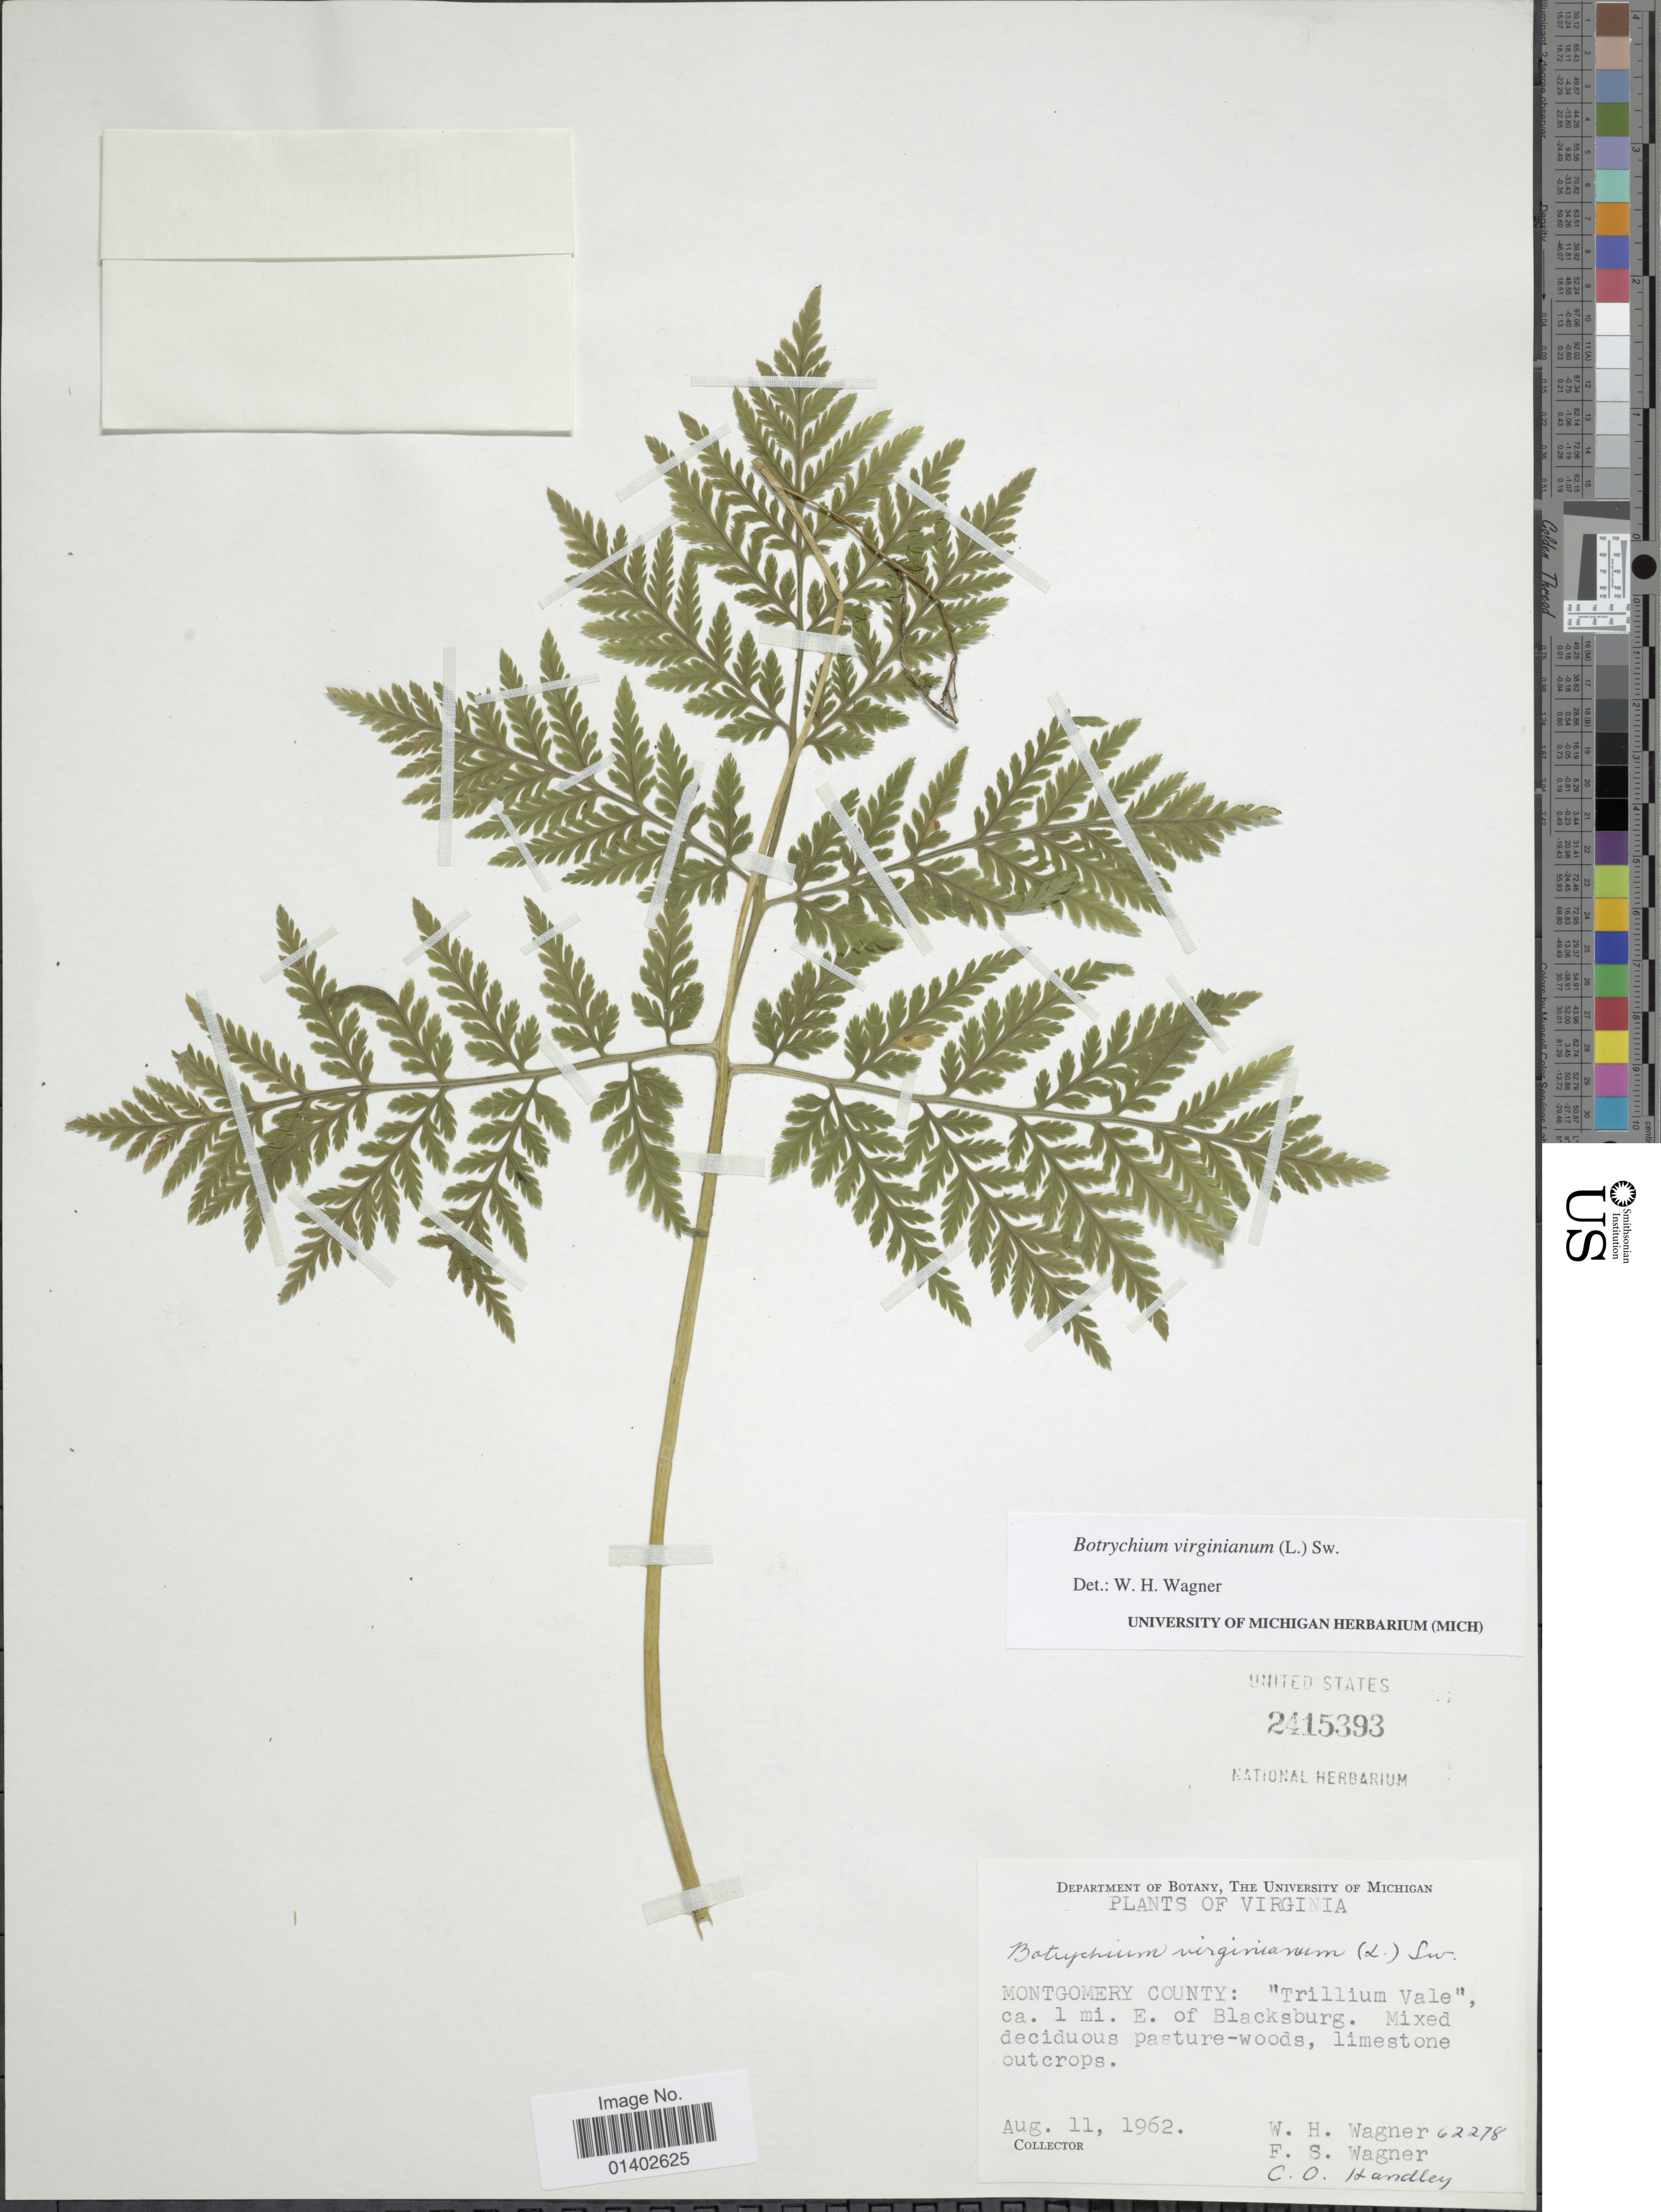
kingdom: Plantae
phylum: Tracheophyta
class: Polypodiopsida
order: Ophioglossales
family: Ophioglossaceae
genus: Botrychium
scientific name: Botrychium virginianum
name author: (L.) Sw.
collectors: W. H. Wagner, F. S. Wagner & C. O. Handley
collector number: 62278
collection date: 1962-08-11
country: United States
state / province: Virginia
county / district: Montgomery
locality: Montgomery County: 'Trillium Vale', ca. 1 mi E of Blacksburg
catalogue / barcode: US 2415393